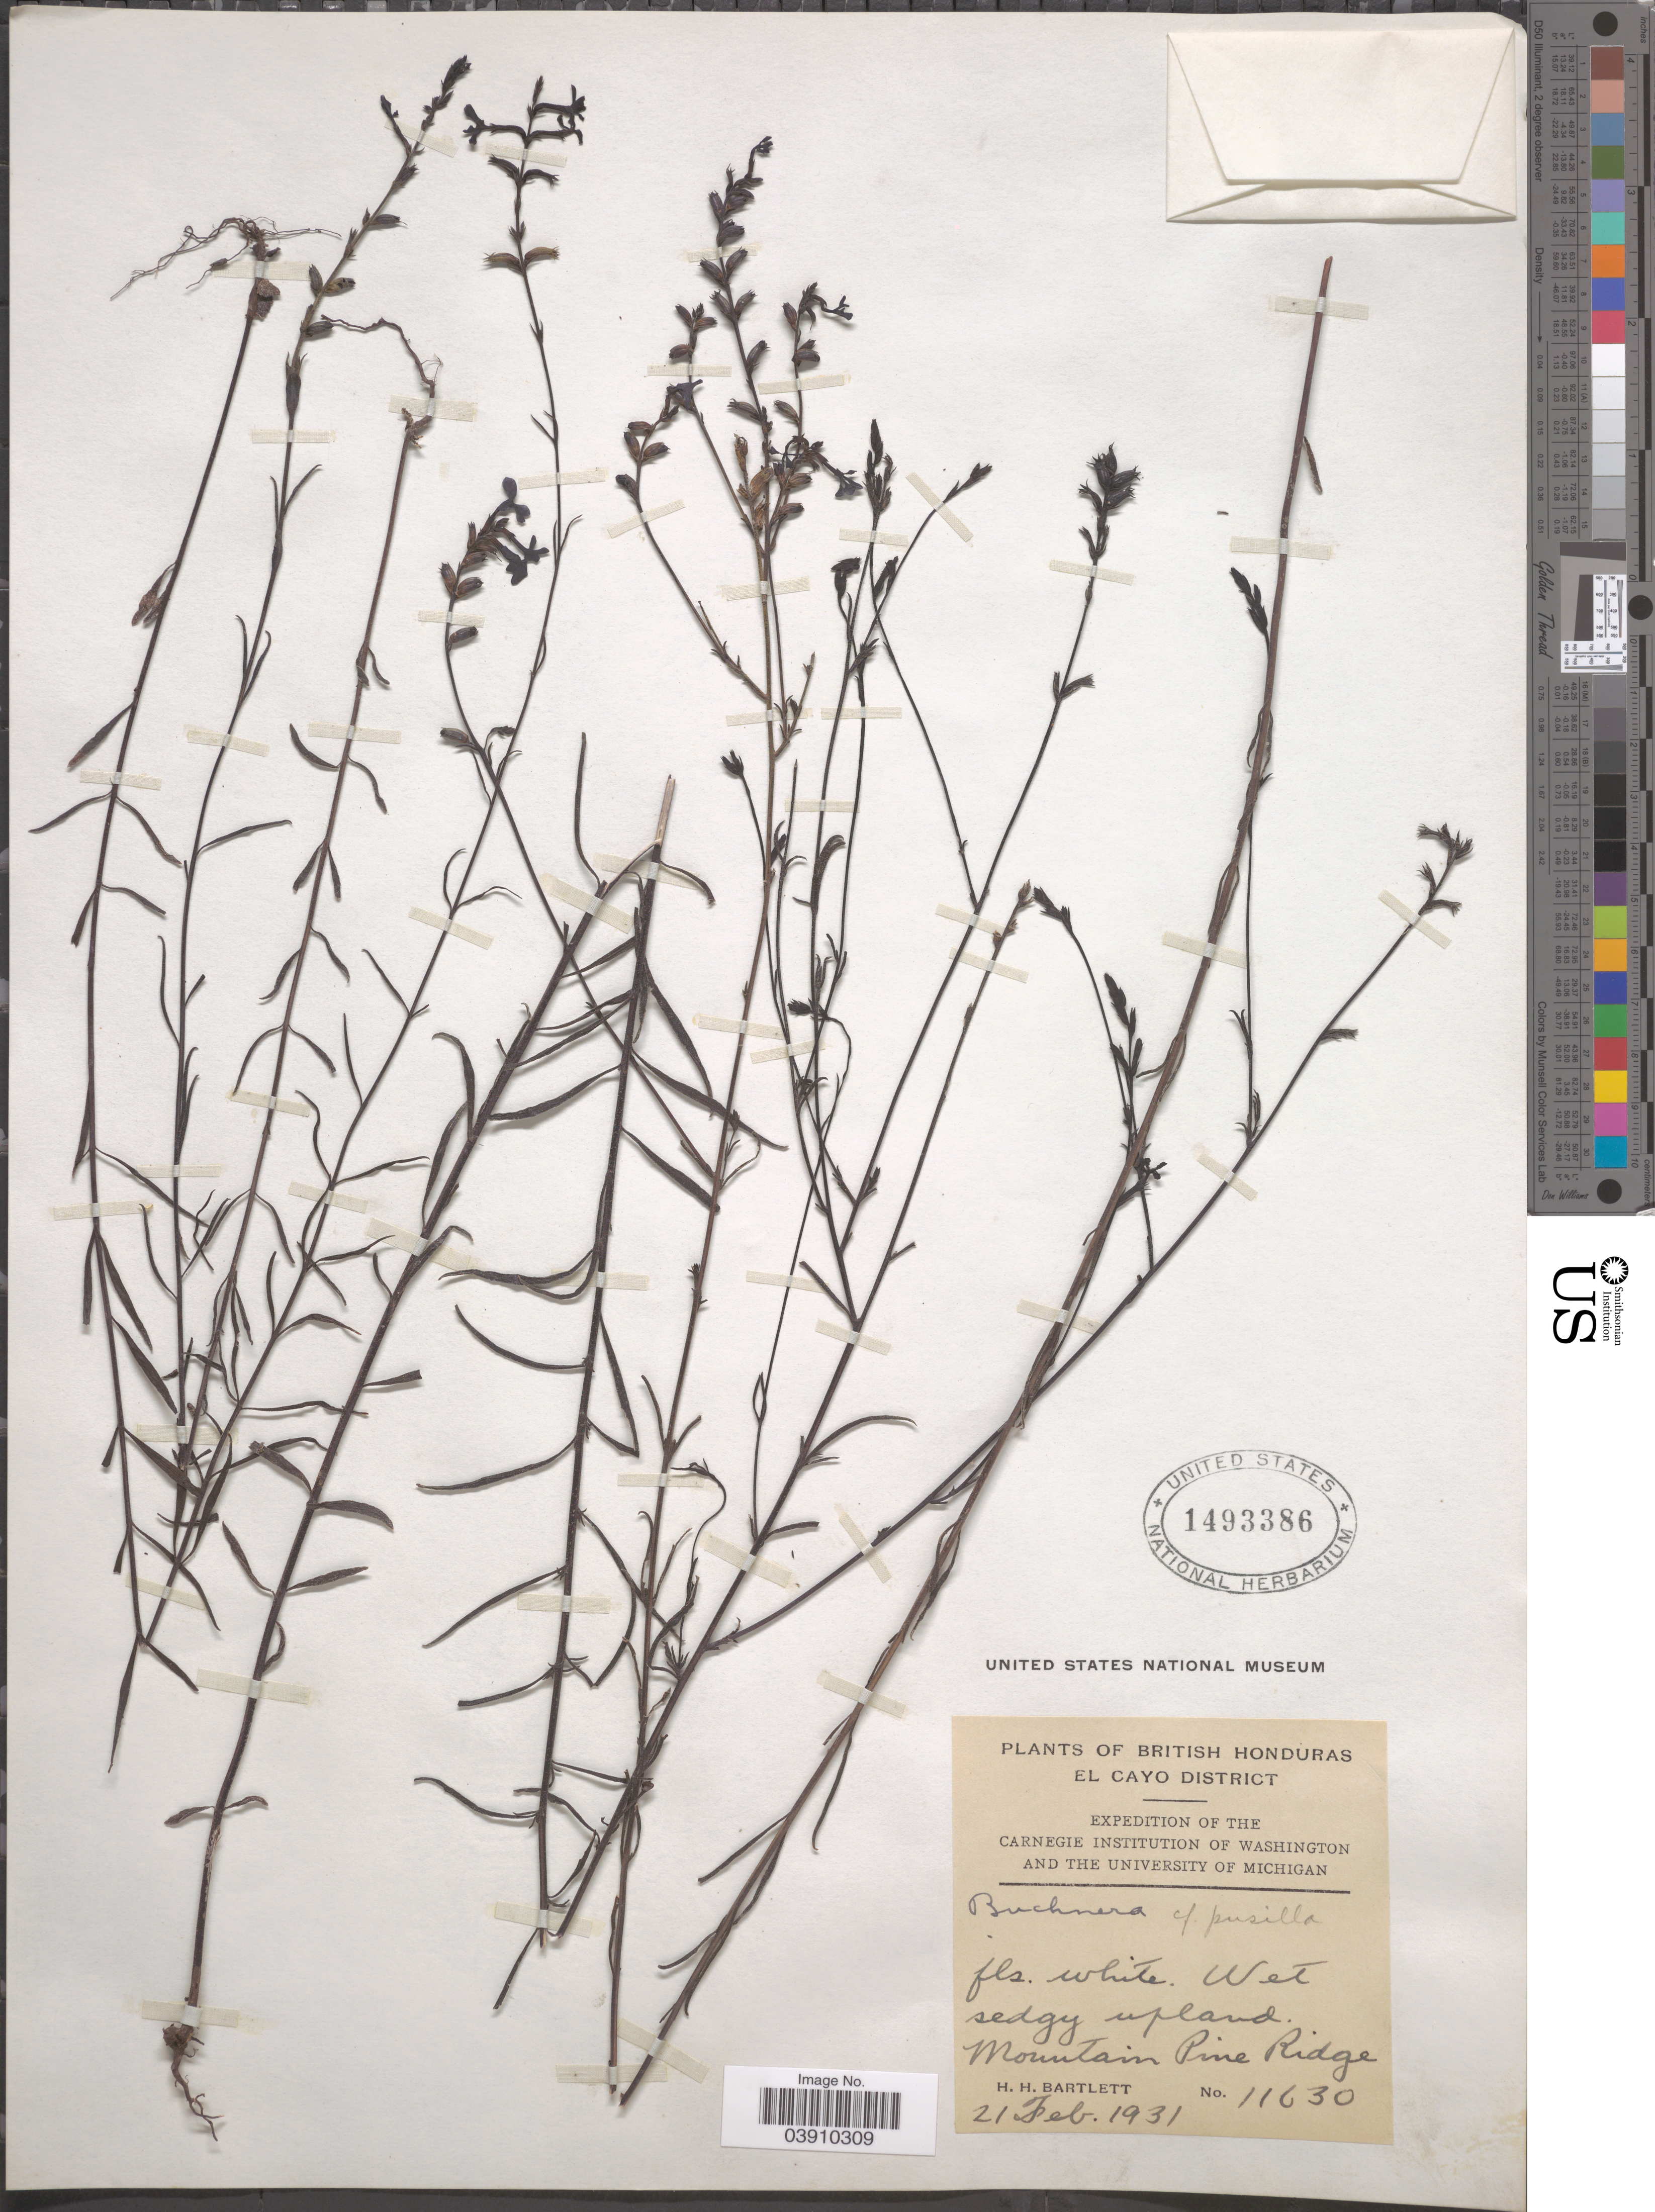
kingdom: Plantae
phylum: Tracheophyta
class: Magnoliopsida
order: Lamiales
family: Orobanchaceae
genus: Buchnera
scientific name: Buchnera pusilla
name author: Kunth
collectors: H. H. Bartlett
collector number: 11630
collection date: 1931-02-21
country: Belize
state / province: Cayo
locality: British Honduras. El Cayo District. Mountain Pine Ridge.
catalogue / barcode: US 1493386